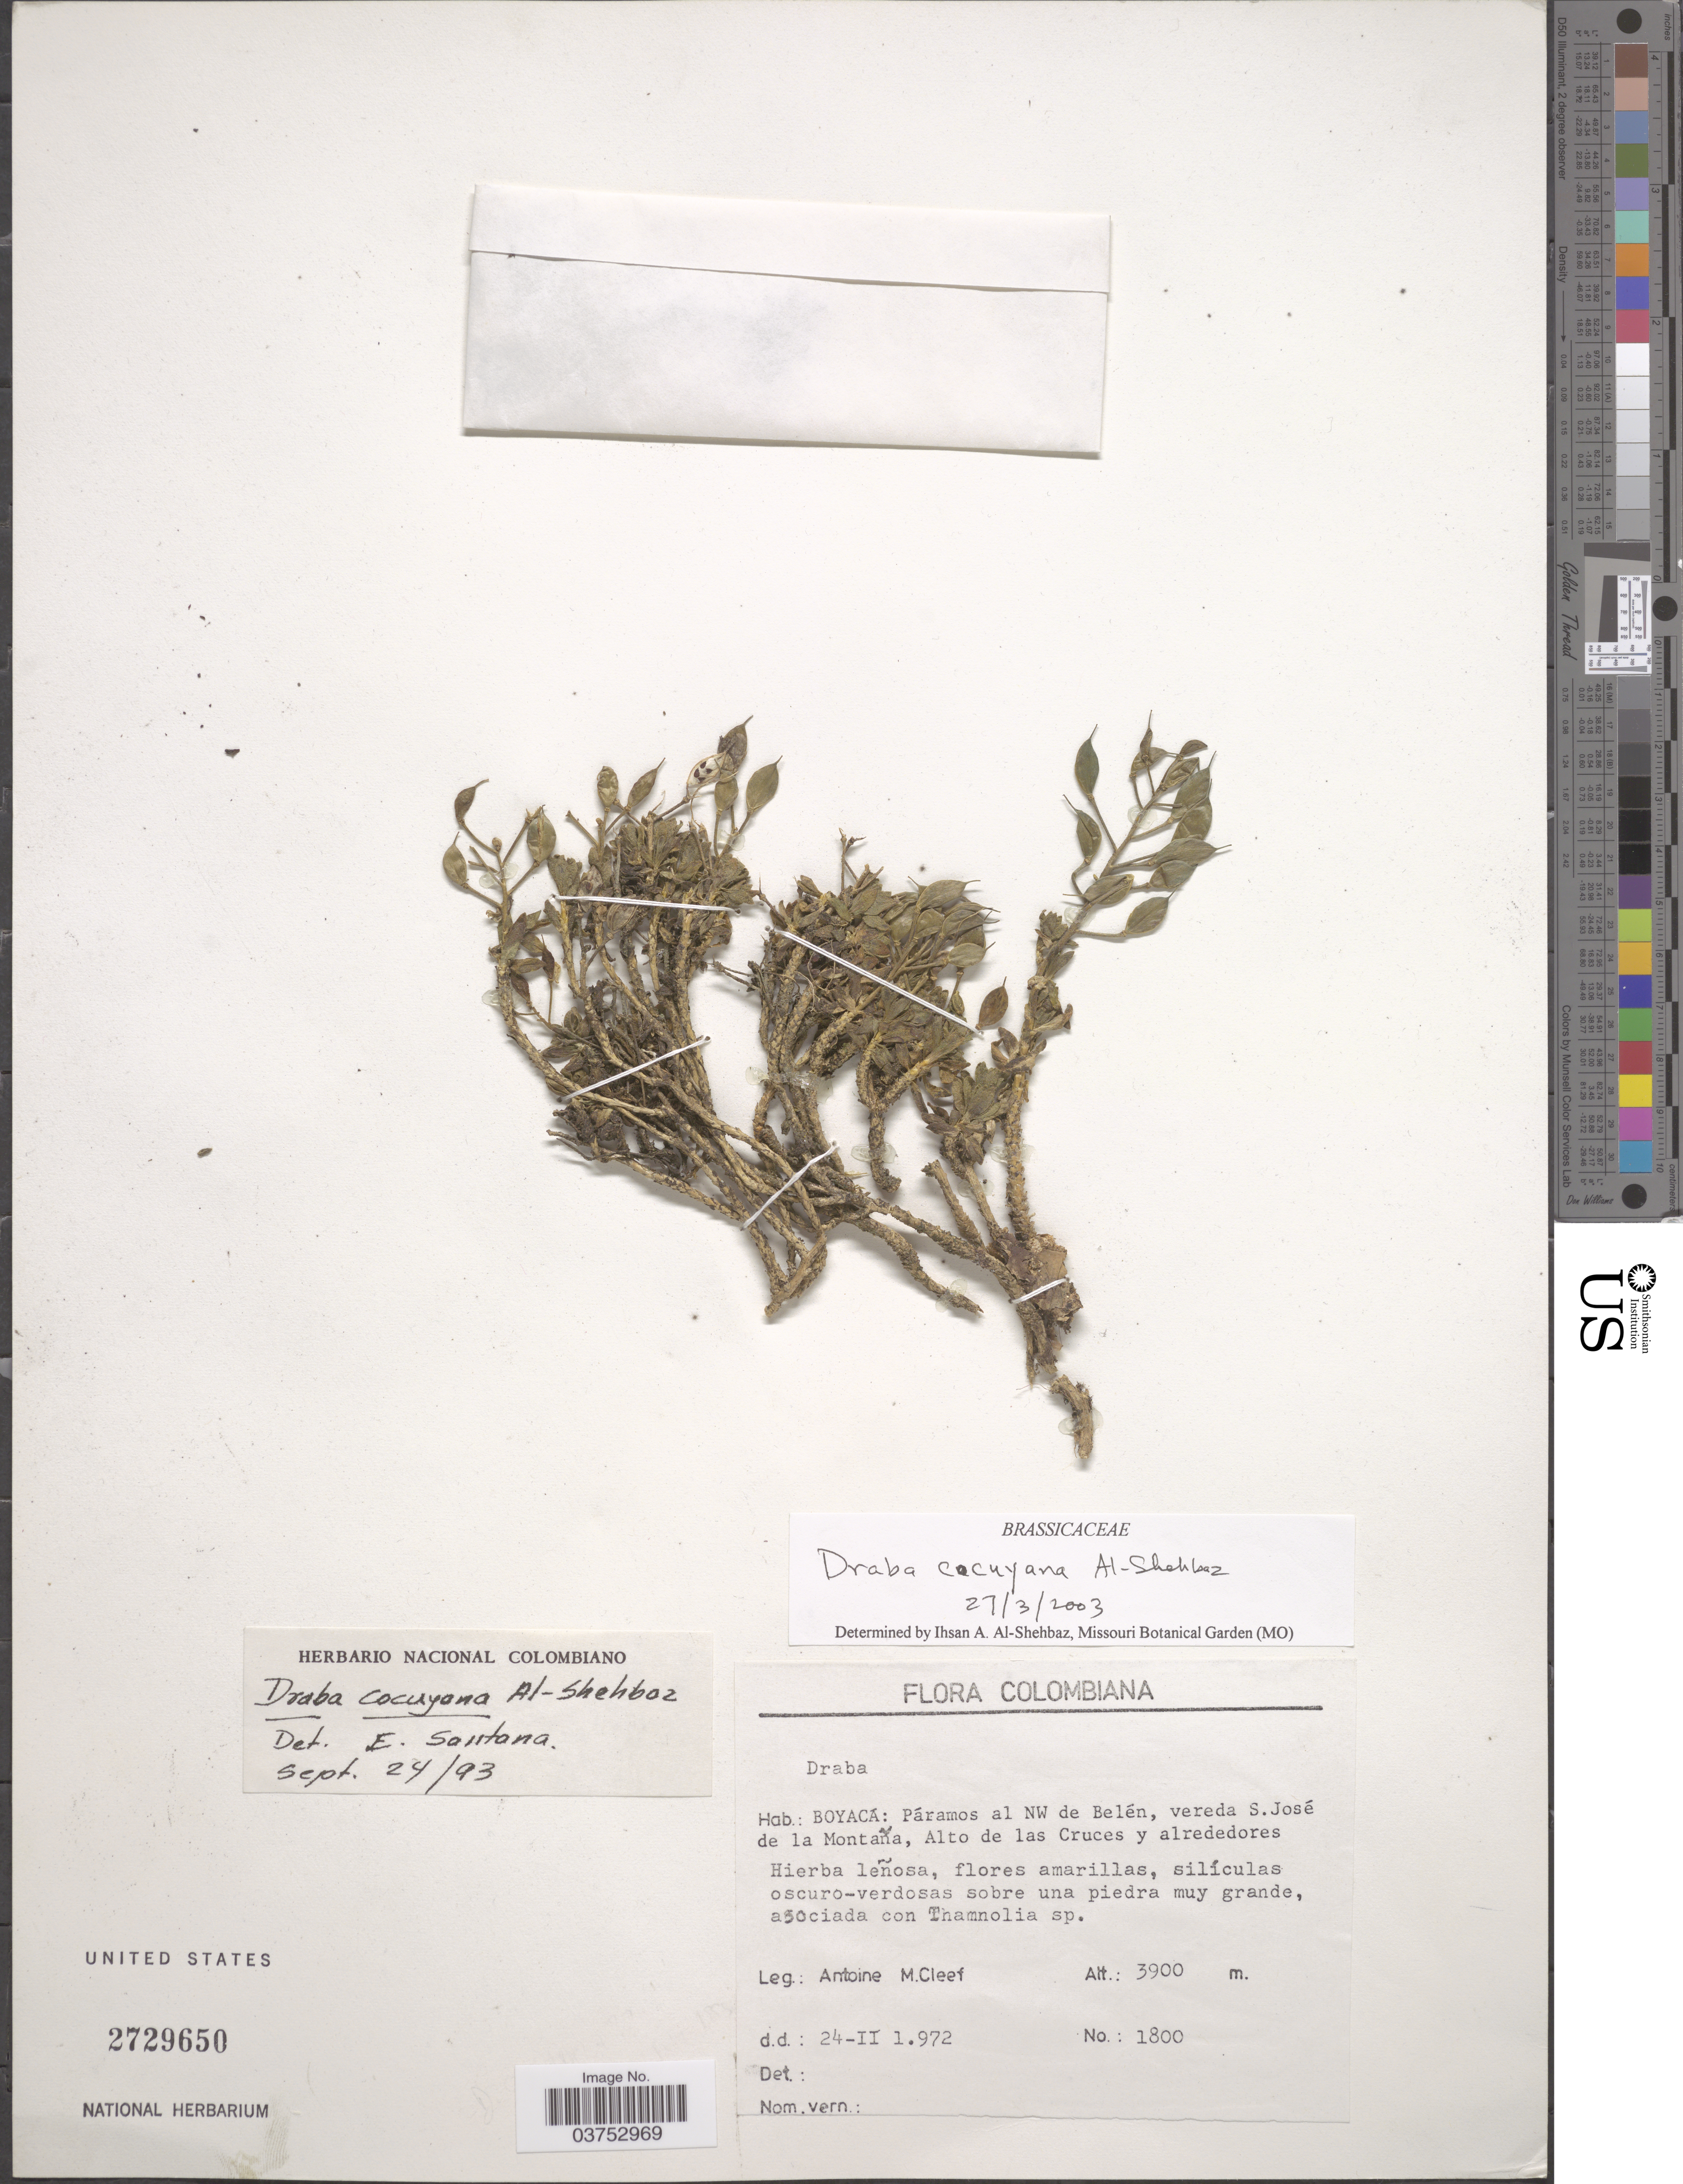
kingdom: Plantae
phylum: Tracheophyta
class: Magnoliopsida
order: Brassicales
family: Brassicaceae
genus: Draba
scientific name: Draba cocuyana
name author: Al-Shehbaz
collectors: A. M. Cleef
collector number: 1800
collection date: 1972-02-24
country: Colombia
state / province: Boyacá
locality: Páramos al NW de Belén, vereda S. José de la Montaña, Alto de las Cruces y alrededores.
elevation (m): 3900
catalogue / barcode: US 2729650